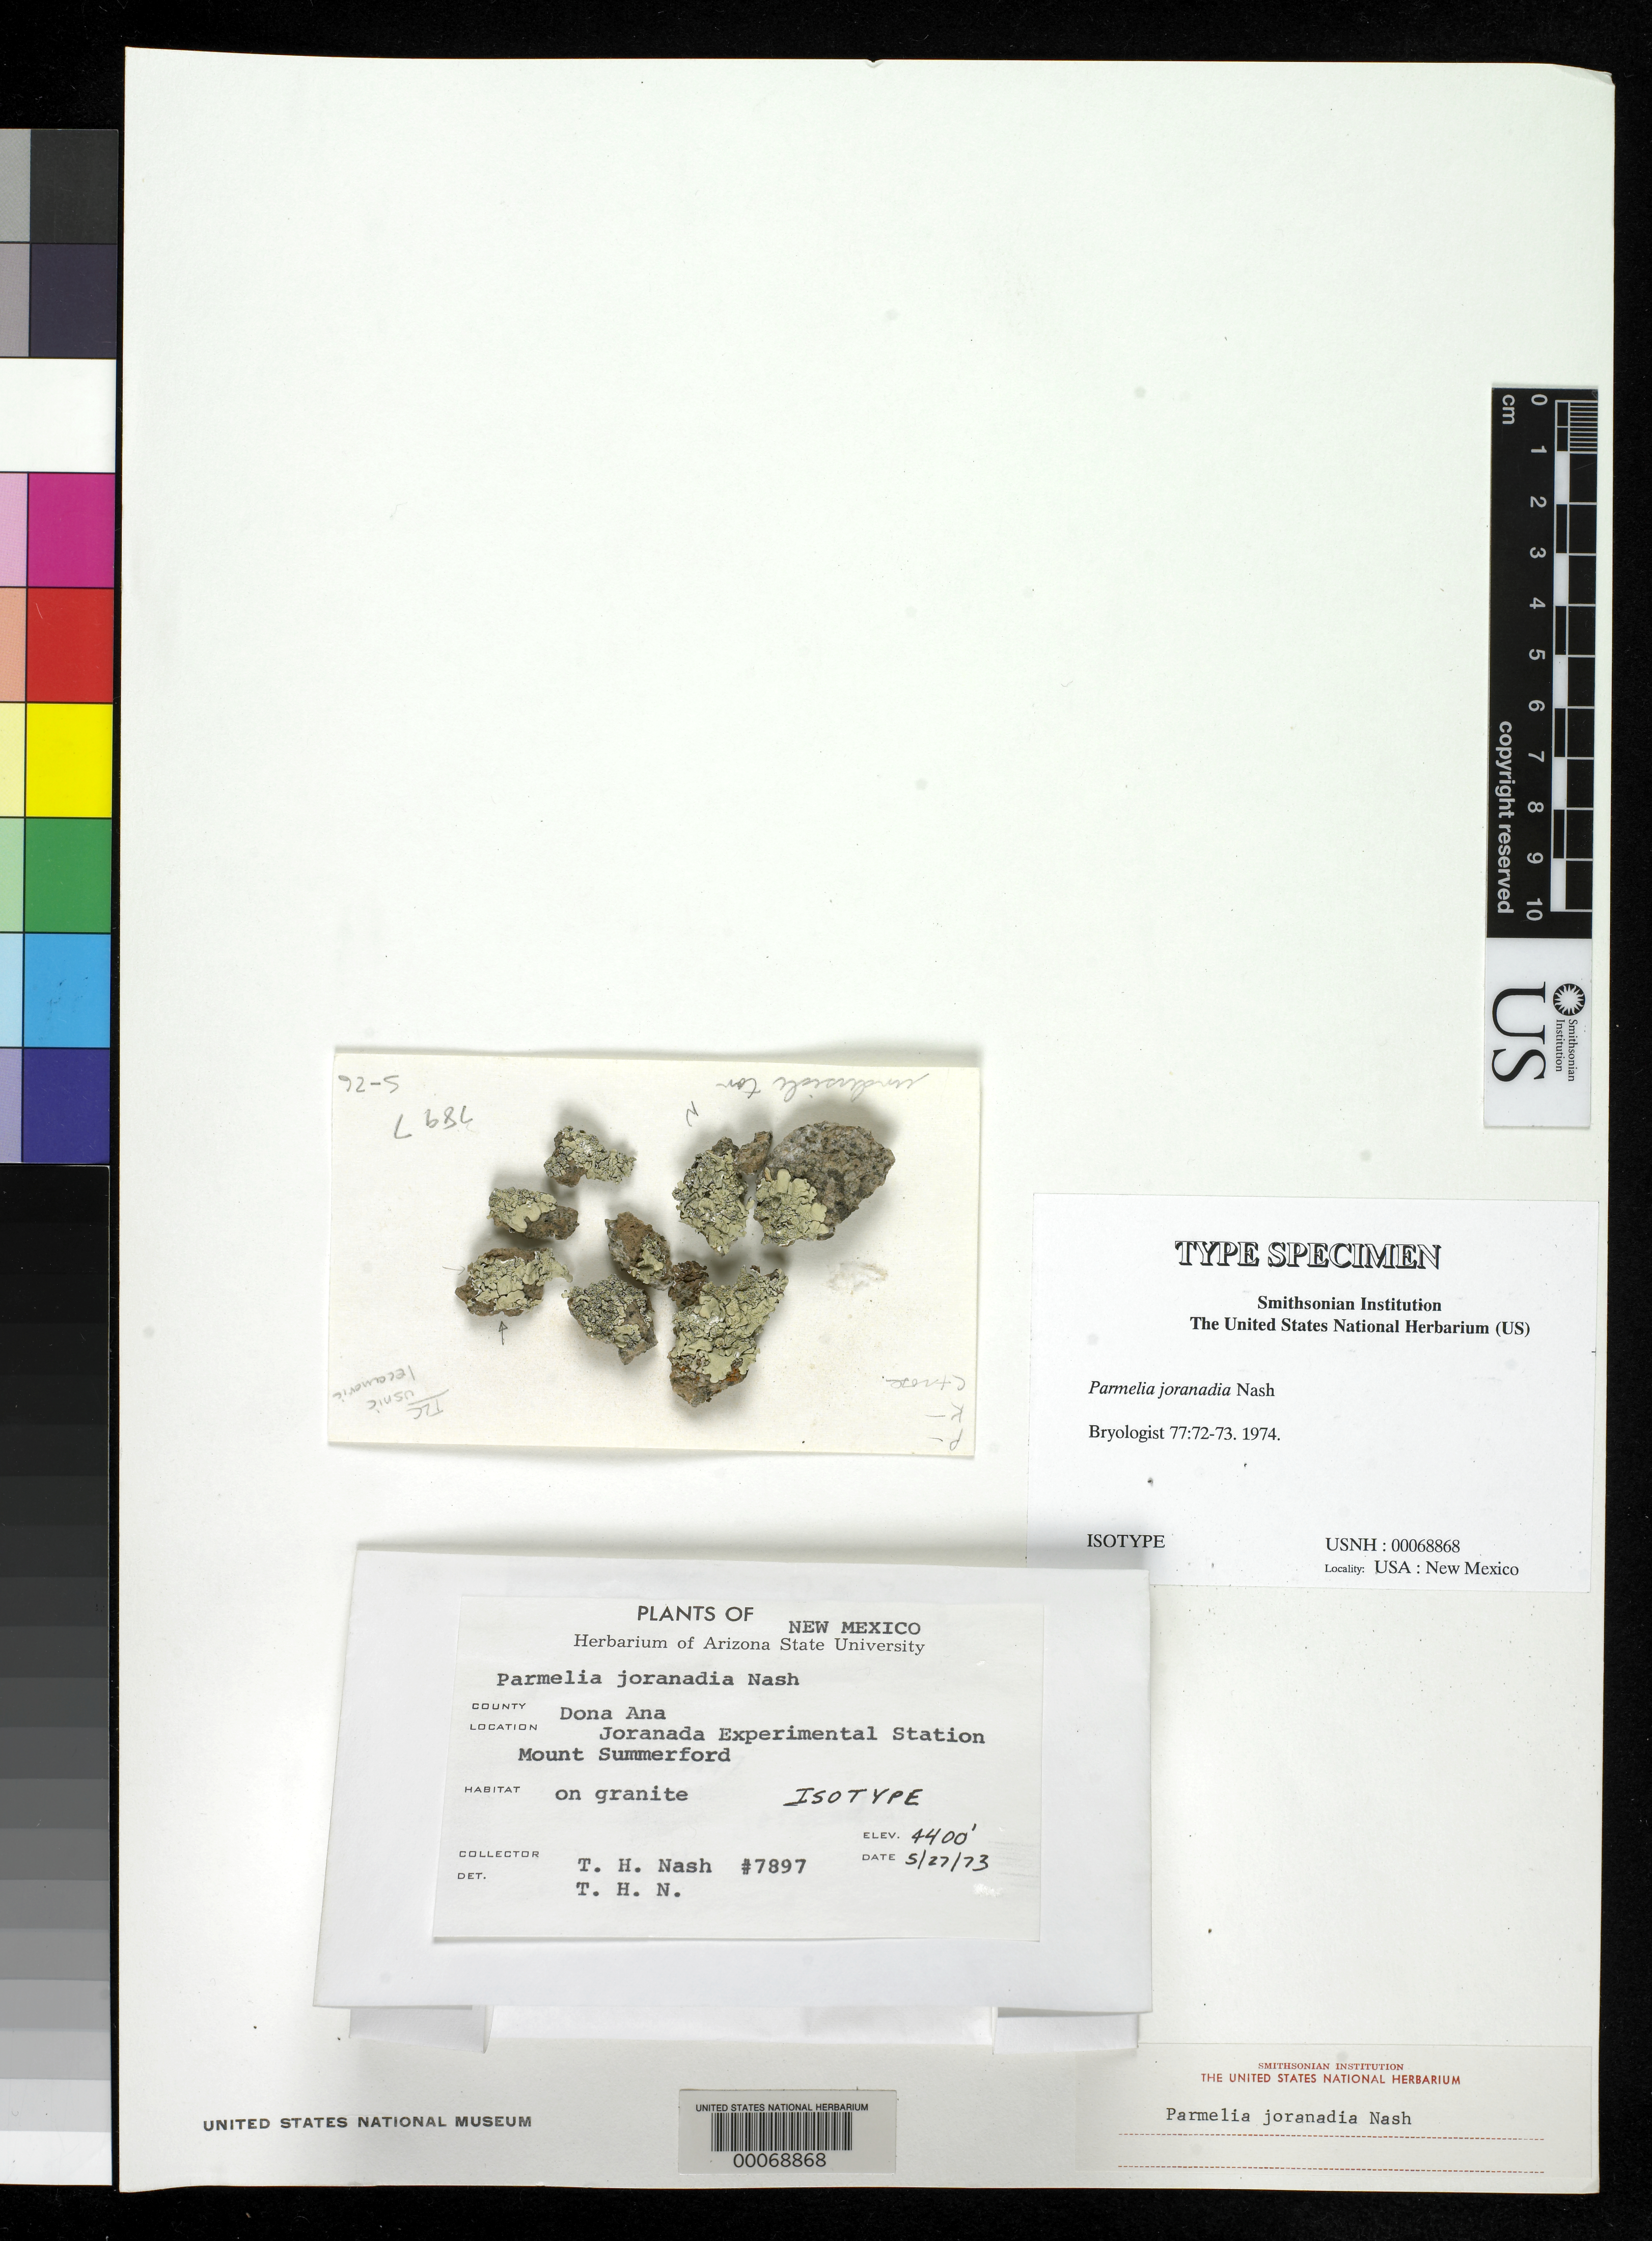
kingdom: Fungi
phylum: Ascomycota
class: Lecanoromycetes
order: Lecanorales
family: Parmeliaceae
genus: Parmelia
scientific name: Parmelia joranadia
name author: T.H. Nash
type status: Isotype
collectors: T. H. Nash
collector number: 7897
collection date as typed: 27 May 1973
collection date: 1973-05-27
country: United States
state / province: New Mexico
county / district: Dona Ana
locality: Joranada Exper. Sta., Mt. Summerford.